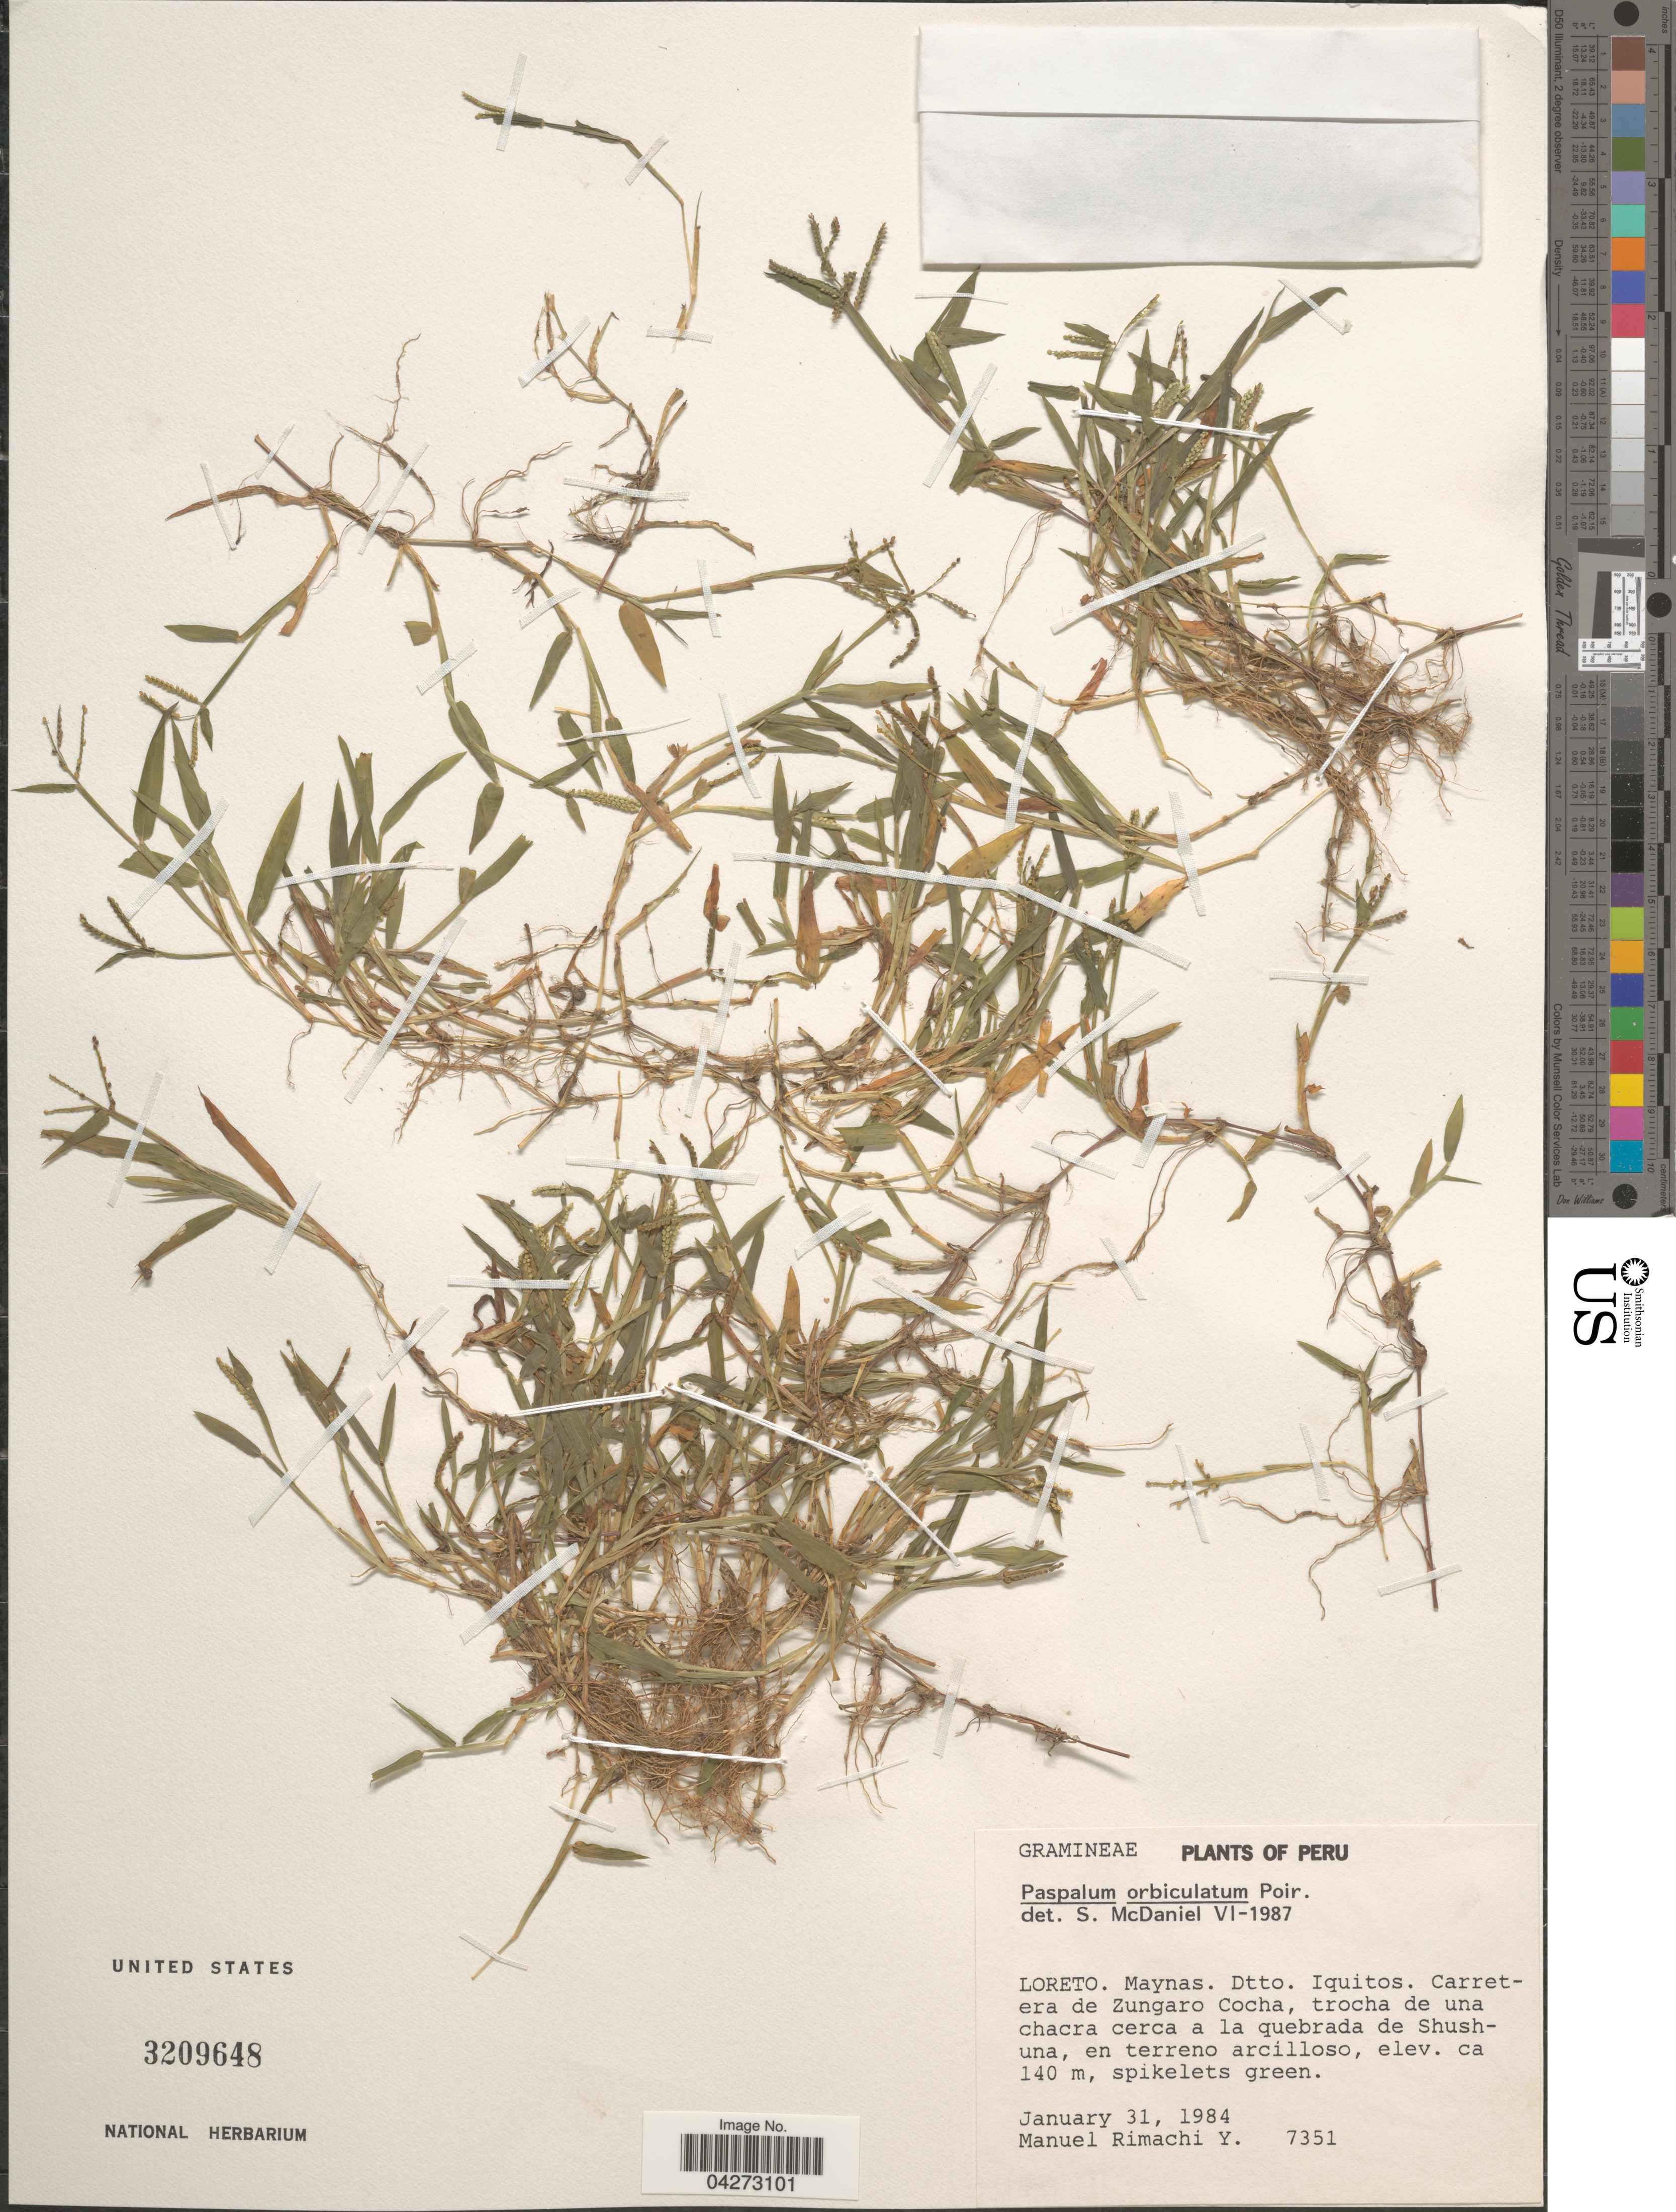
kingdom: Plantae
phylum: Tracheophyta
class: Liliopsida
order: Poales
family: Poaceae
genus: Paspalum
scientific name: Paspalum orbiculatum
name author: Poir.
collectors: M. Rimachi Y.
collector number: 7351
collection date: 1984-01-31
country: Peru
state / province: Loreto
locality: Maynas. Dtto. Iquitos. Carretera de Zungaro Cocha, trocha de una chacra cerca a la quebrada de Shushuna.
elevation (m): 140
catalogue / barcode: US 3209648